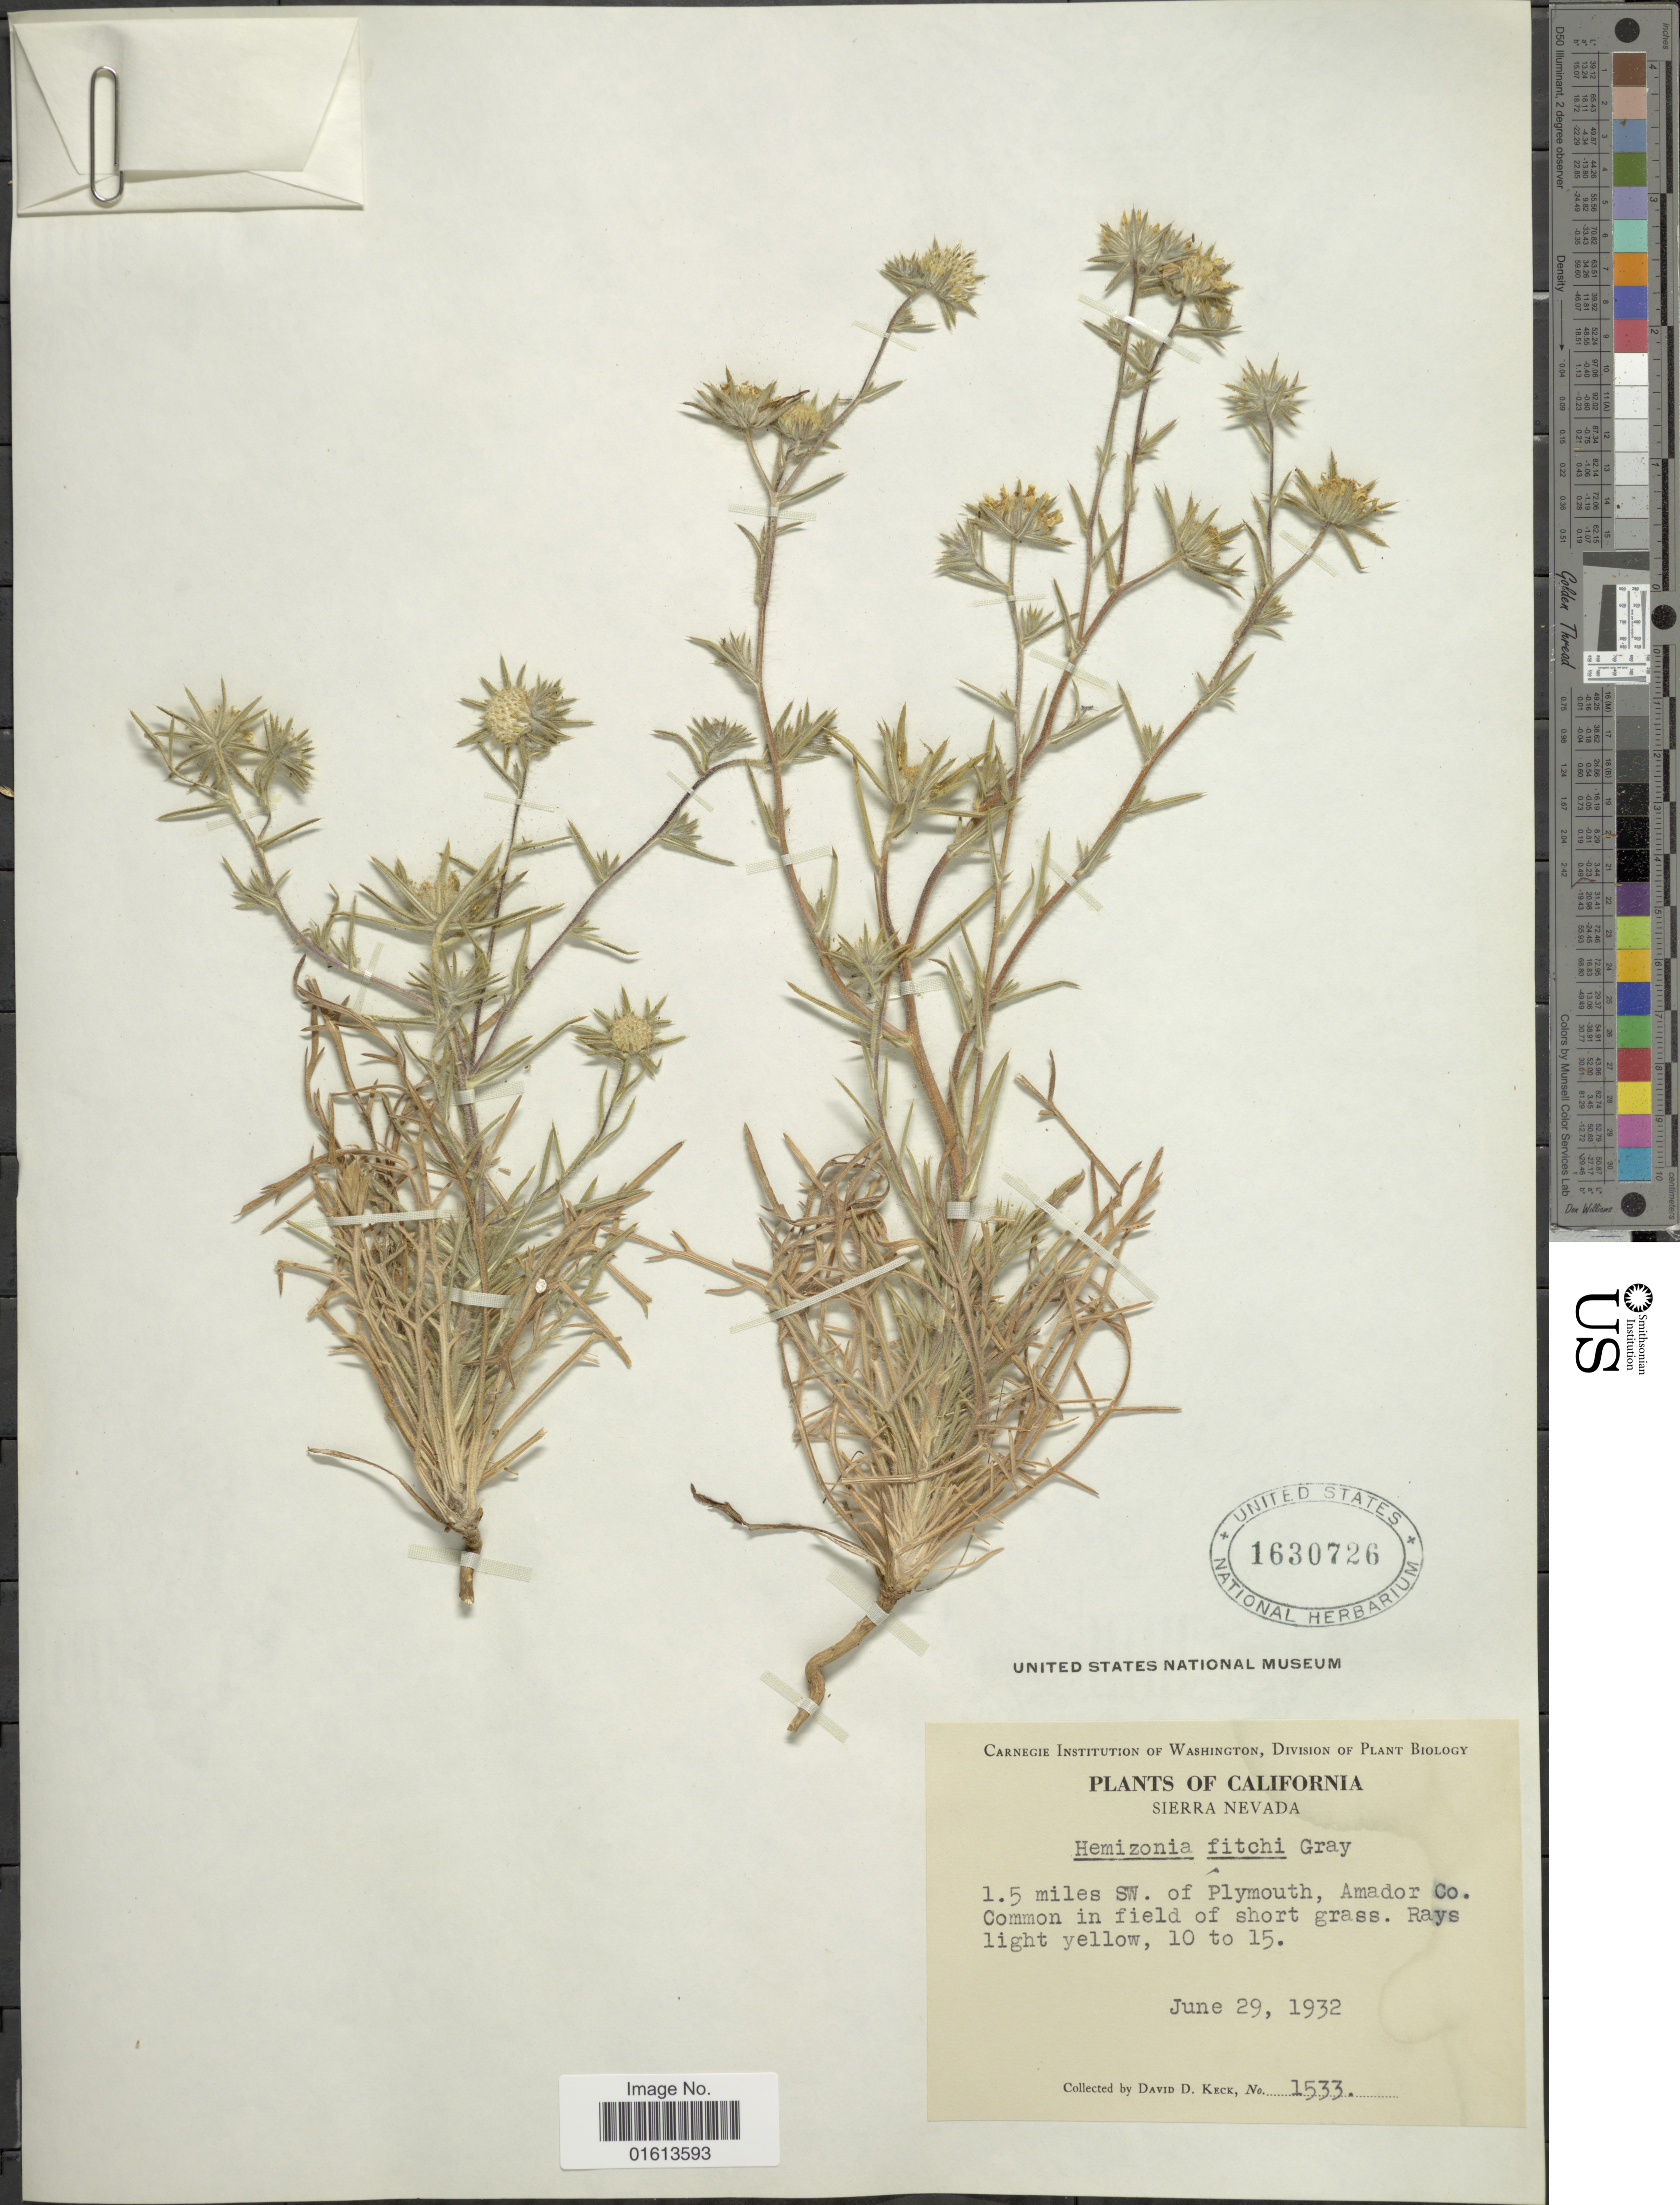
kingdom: Plantae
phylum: Tracheophyta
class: Magnoliopsida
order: Asterales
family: Asteraceae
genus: Centromadia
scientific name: Centromadia fitchii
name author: (A. Gray) Greene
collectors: D. D. Keck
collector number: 1533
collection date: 1932-06-29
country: United States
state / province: California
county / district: Amador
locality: California. Sierra Nevada. 1.5 miles SW. of Plymouth, Amador Co.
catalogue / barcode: US 1630726